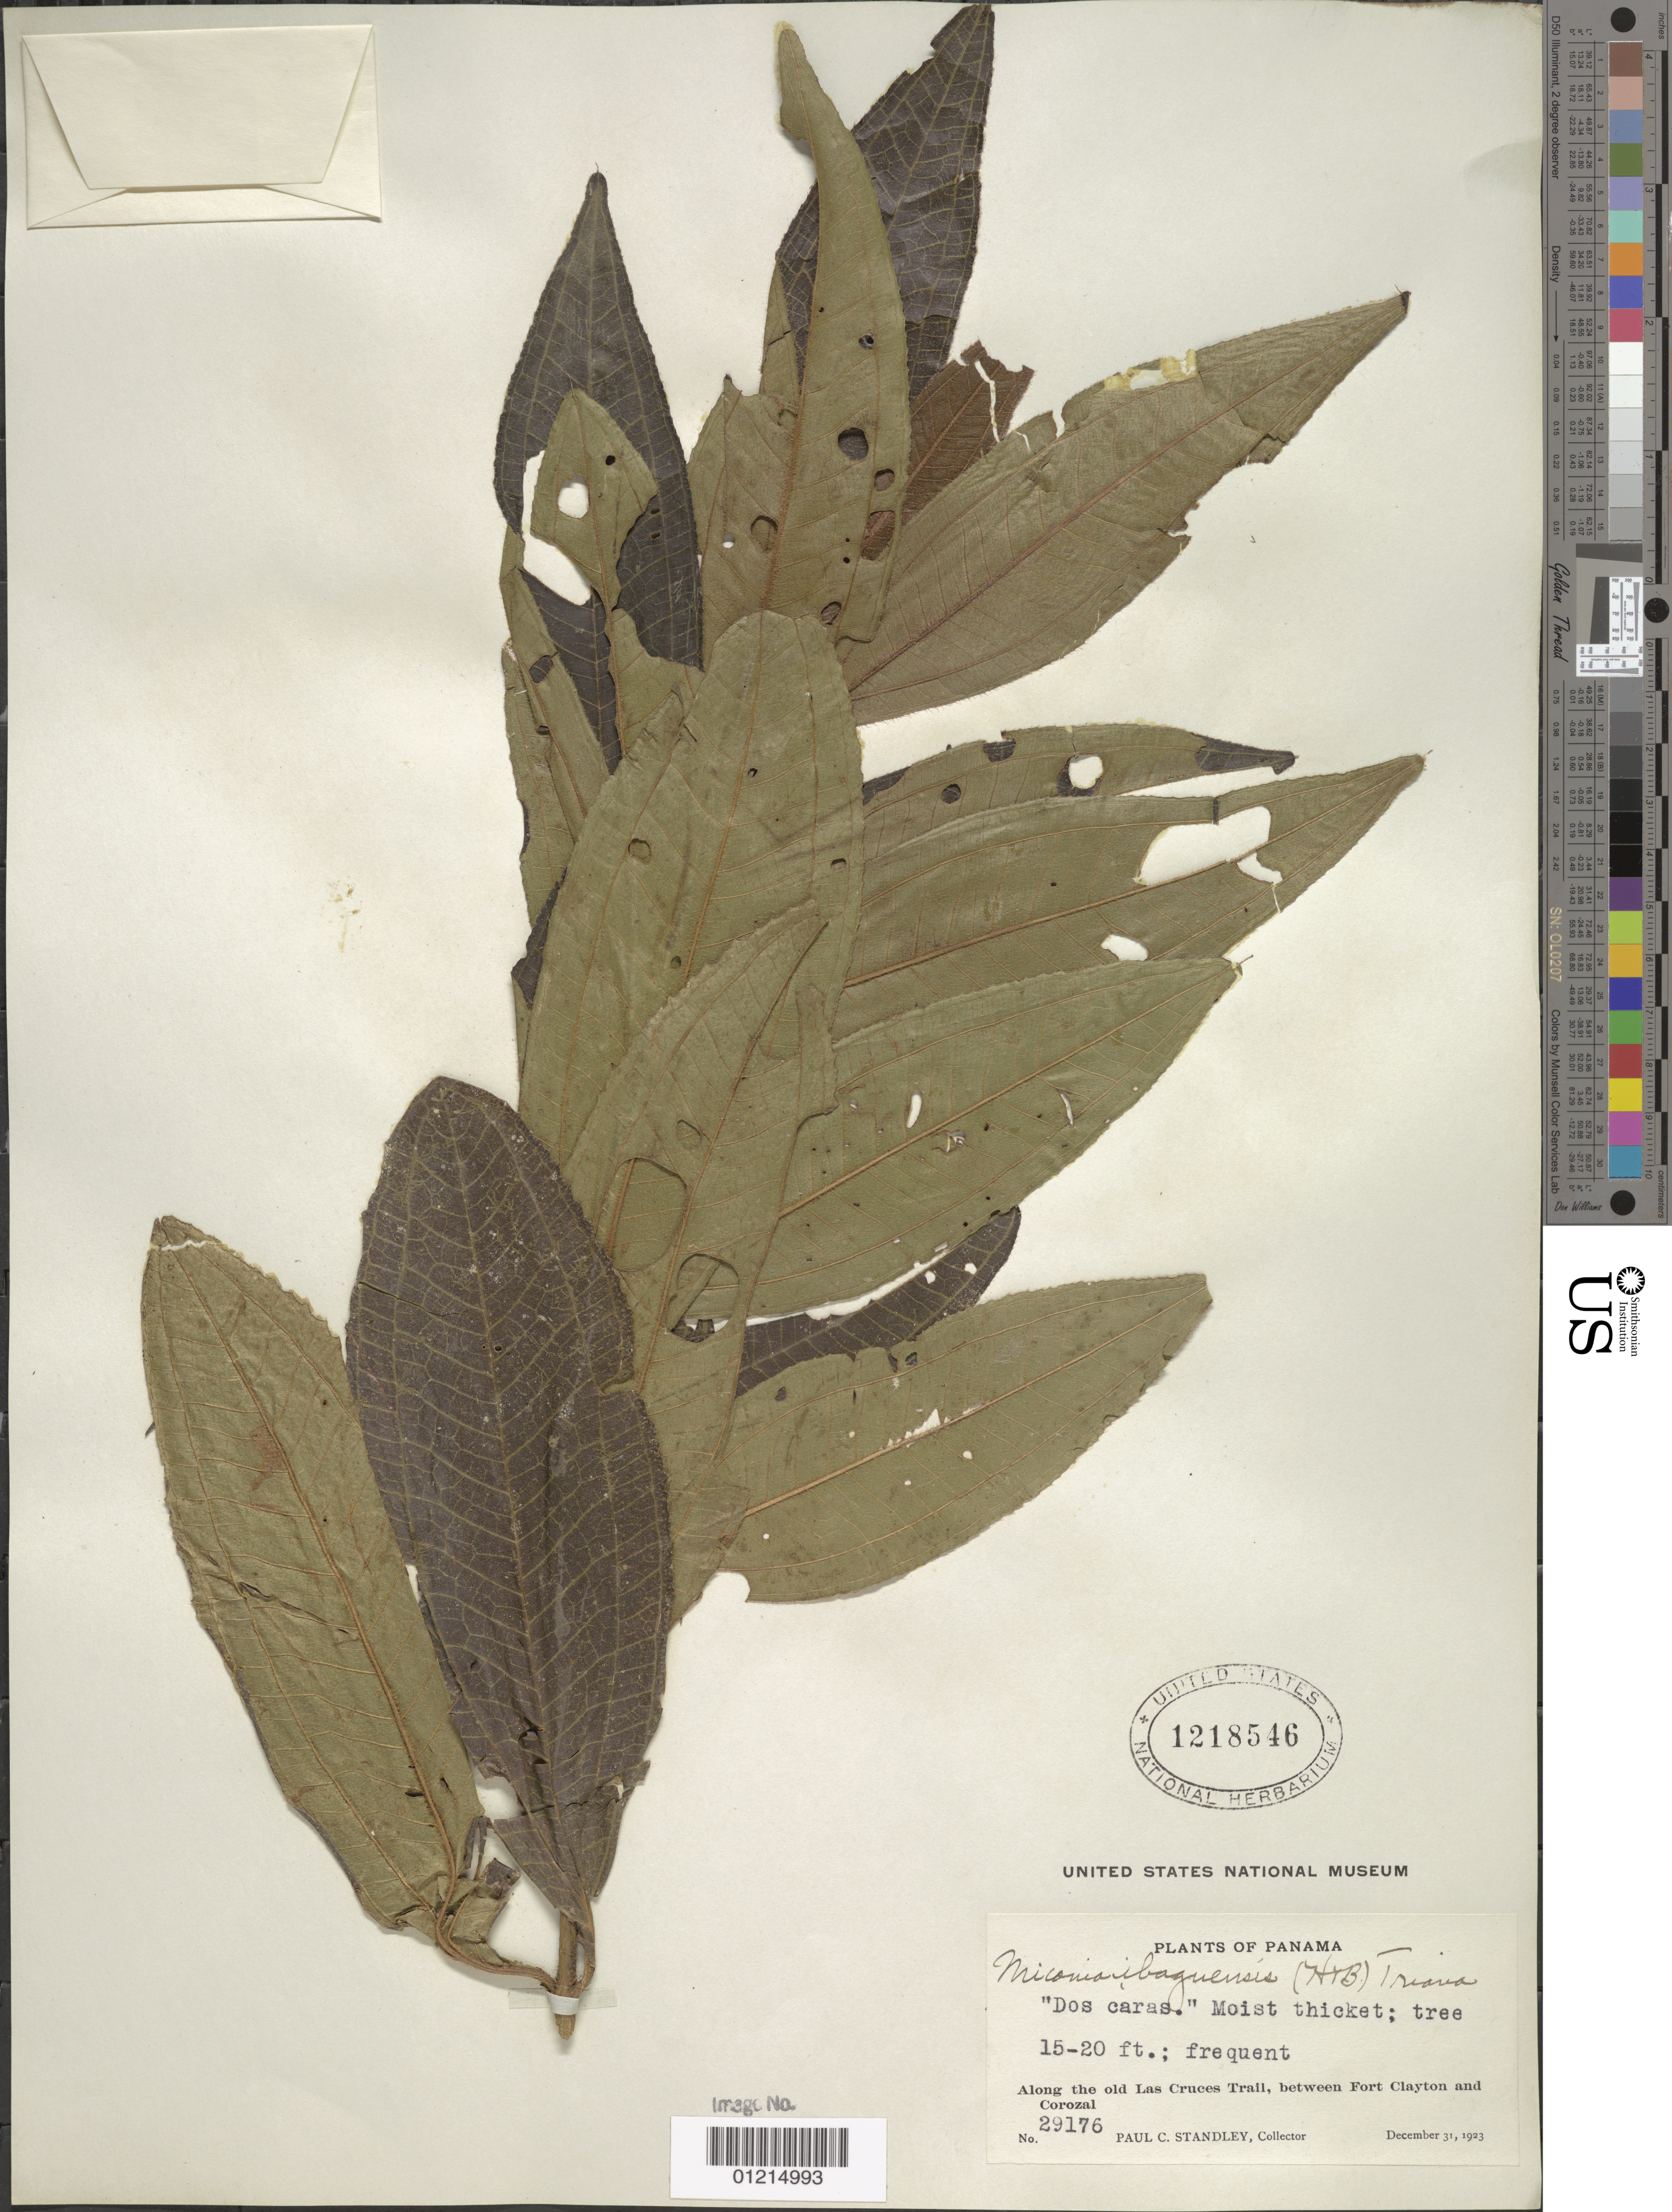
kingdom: Plantae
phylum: Tracheophyta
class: Magnoliopsida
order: Myrtales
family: Melastomataceae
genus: Miconia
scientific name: Miconia ibaguensis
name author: (Bonpl.) Triana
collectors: P. C. Standley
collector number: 29176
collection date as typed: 31 Dec 1923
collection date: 1923-12-31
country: Panama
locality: Along the old Las Cruces Trail, between Fort Clayton and Corozal.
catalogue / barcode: US 1218546